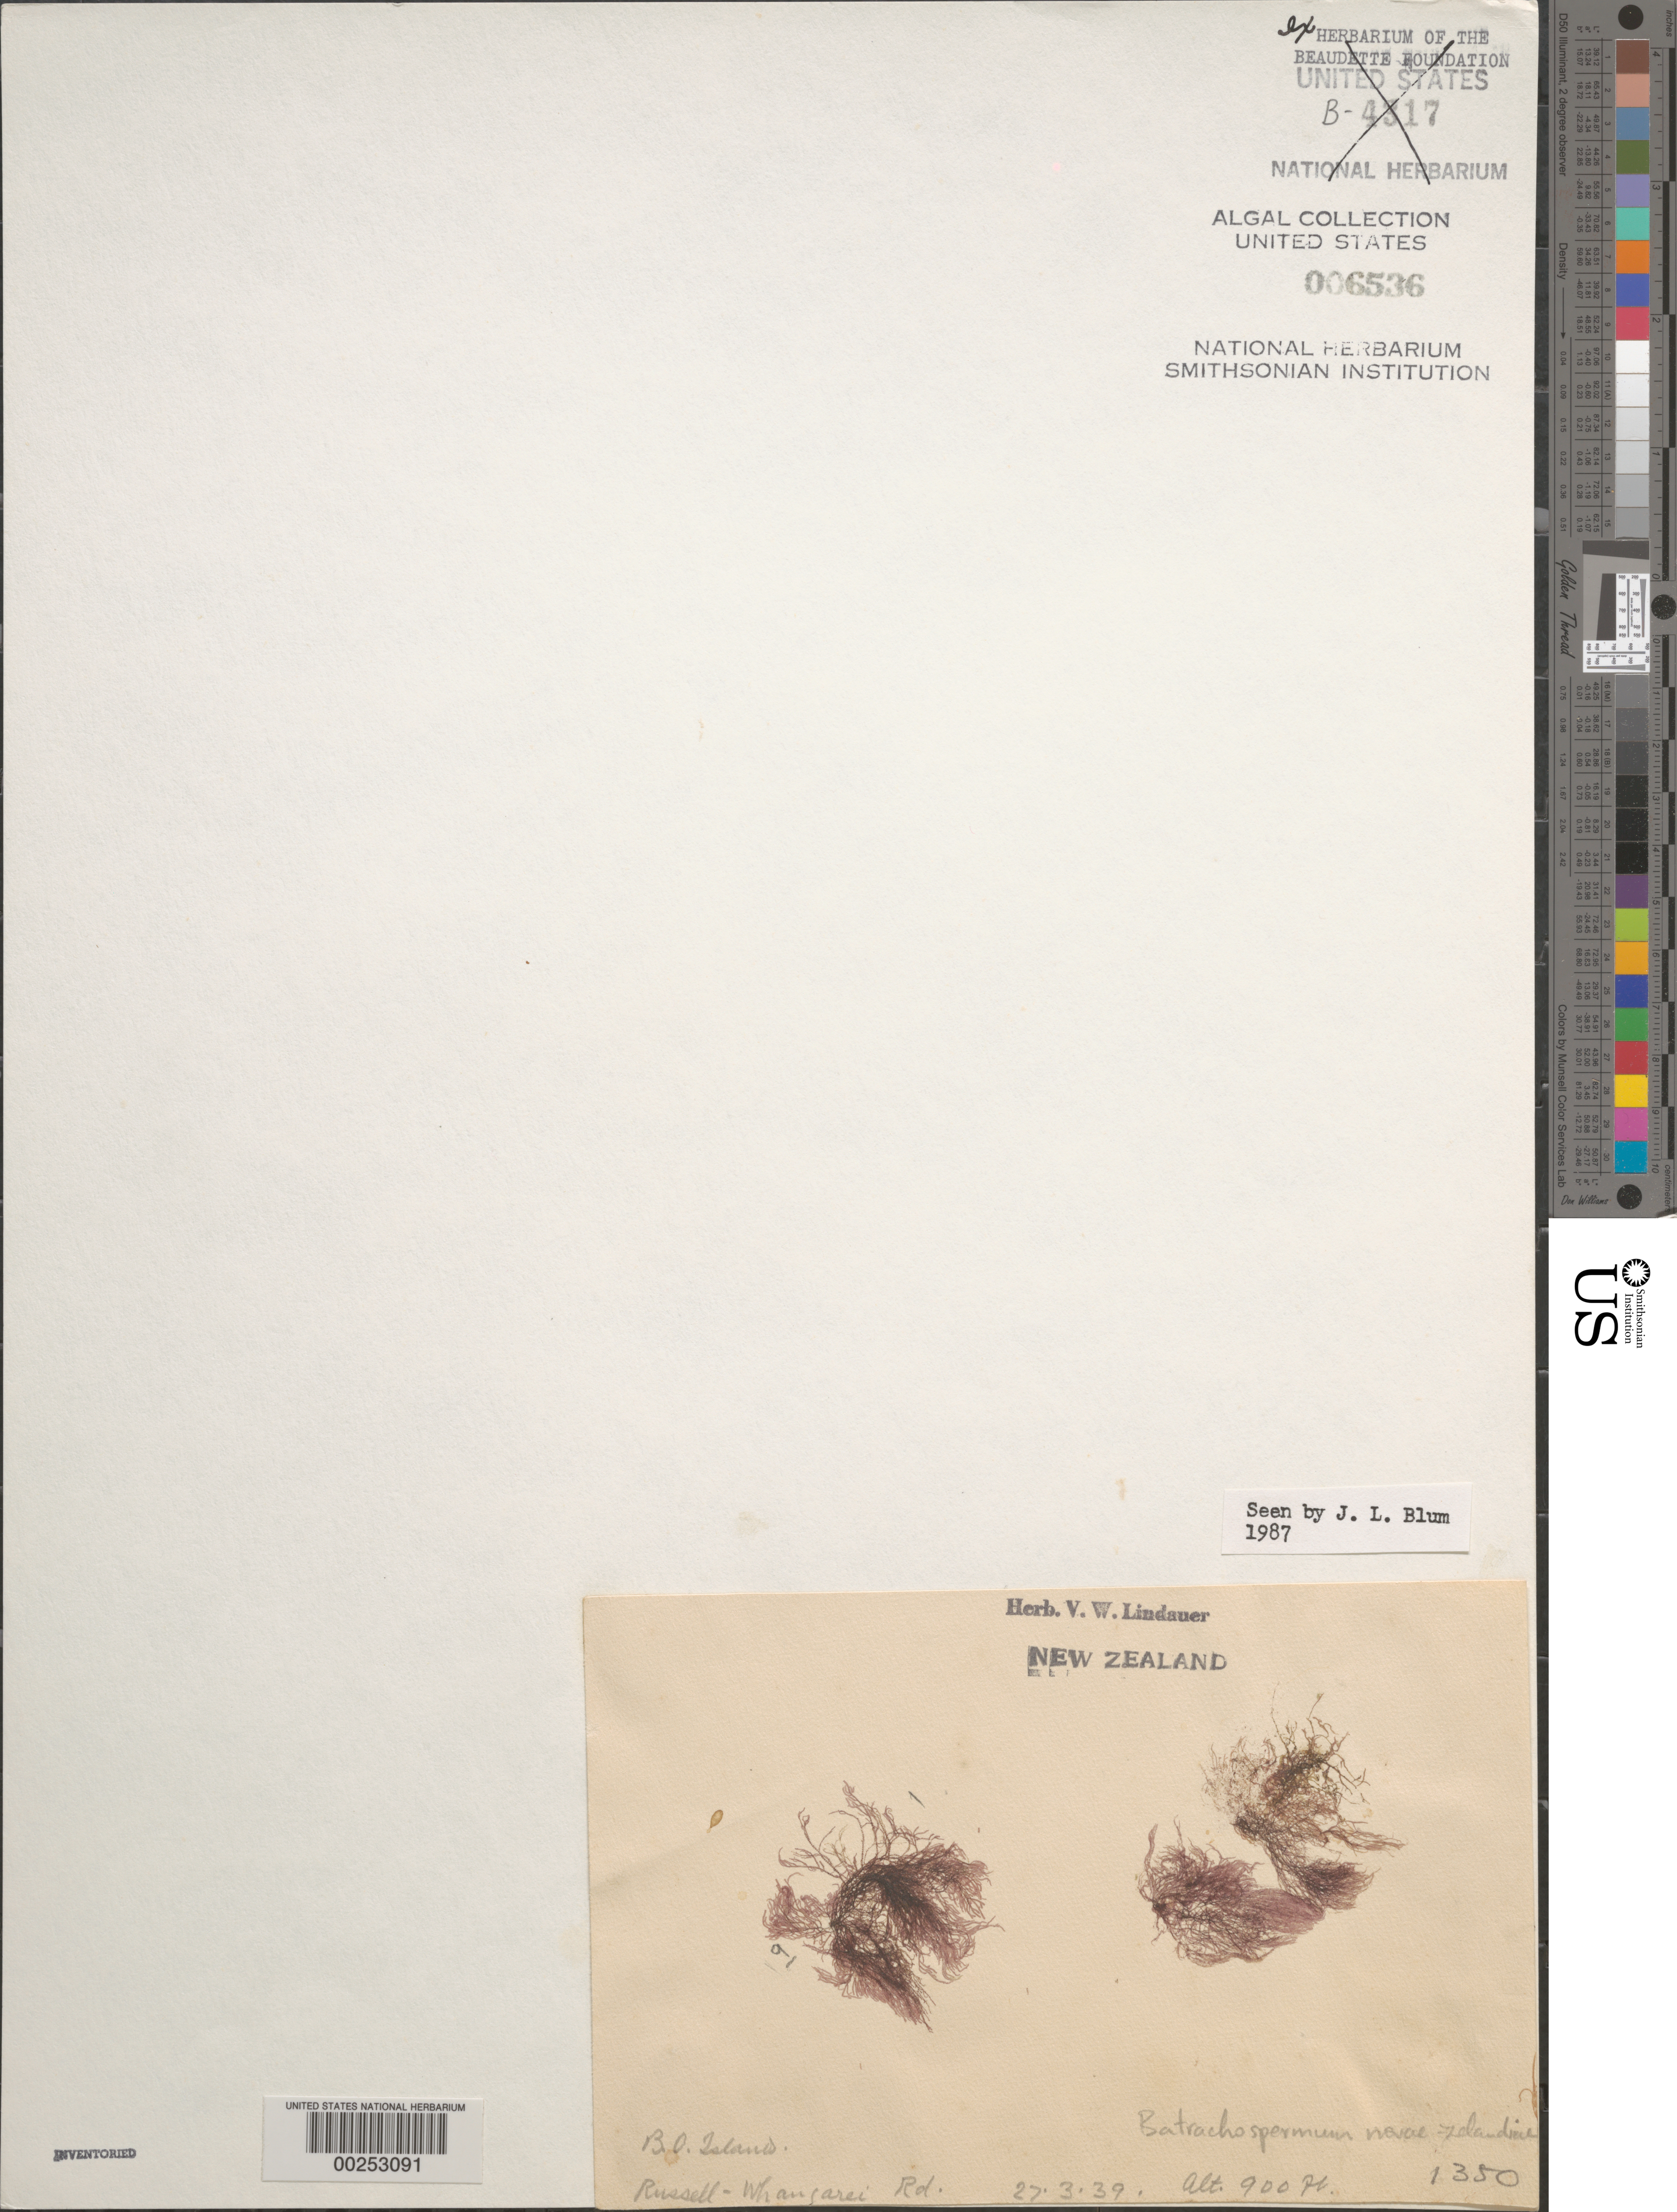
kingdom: Plantae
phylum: Rhodophyta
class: Florideophyceae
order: Batrachospermales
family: Batrachospermaceae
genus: Batrachospermum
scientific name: Batrachospermum novae-zelandiae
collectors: V. Lindauer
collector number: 1350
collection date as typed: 27 Mar 1939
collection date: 1939-03-27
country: New Zealand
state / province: Northland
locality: Whangarei road, russell, bay of islands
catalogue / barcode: US 6536